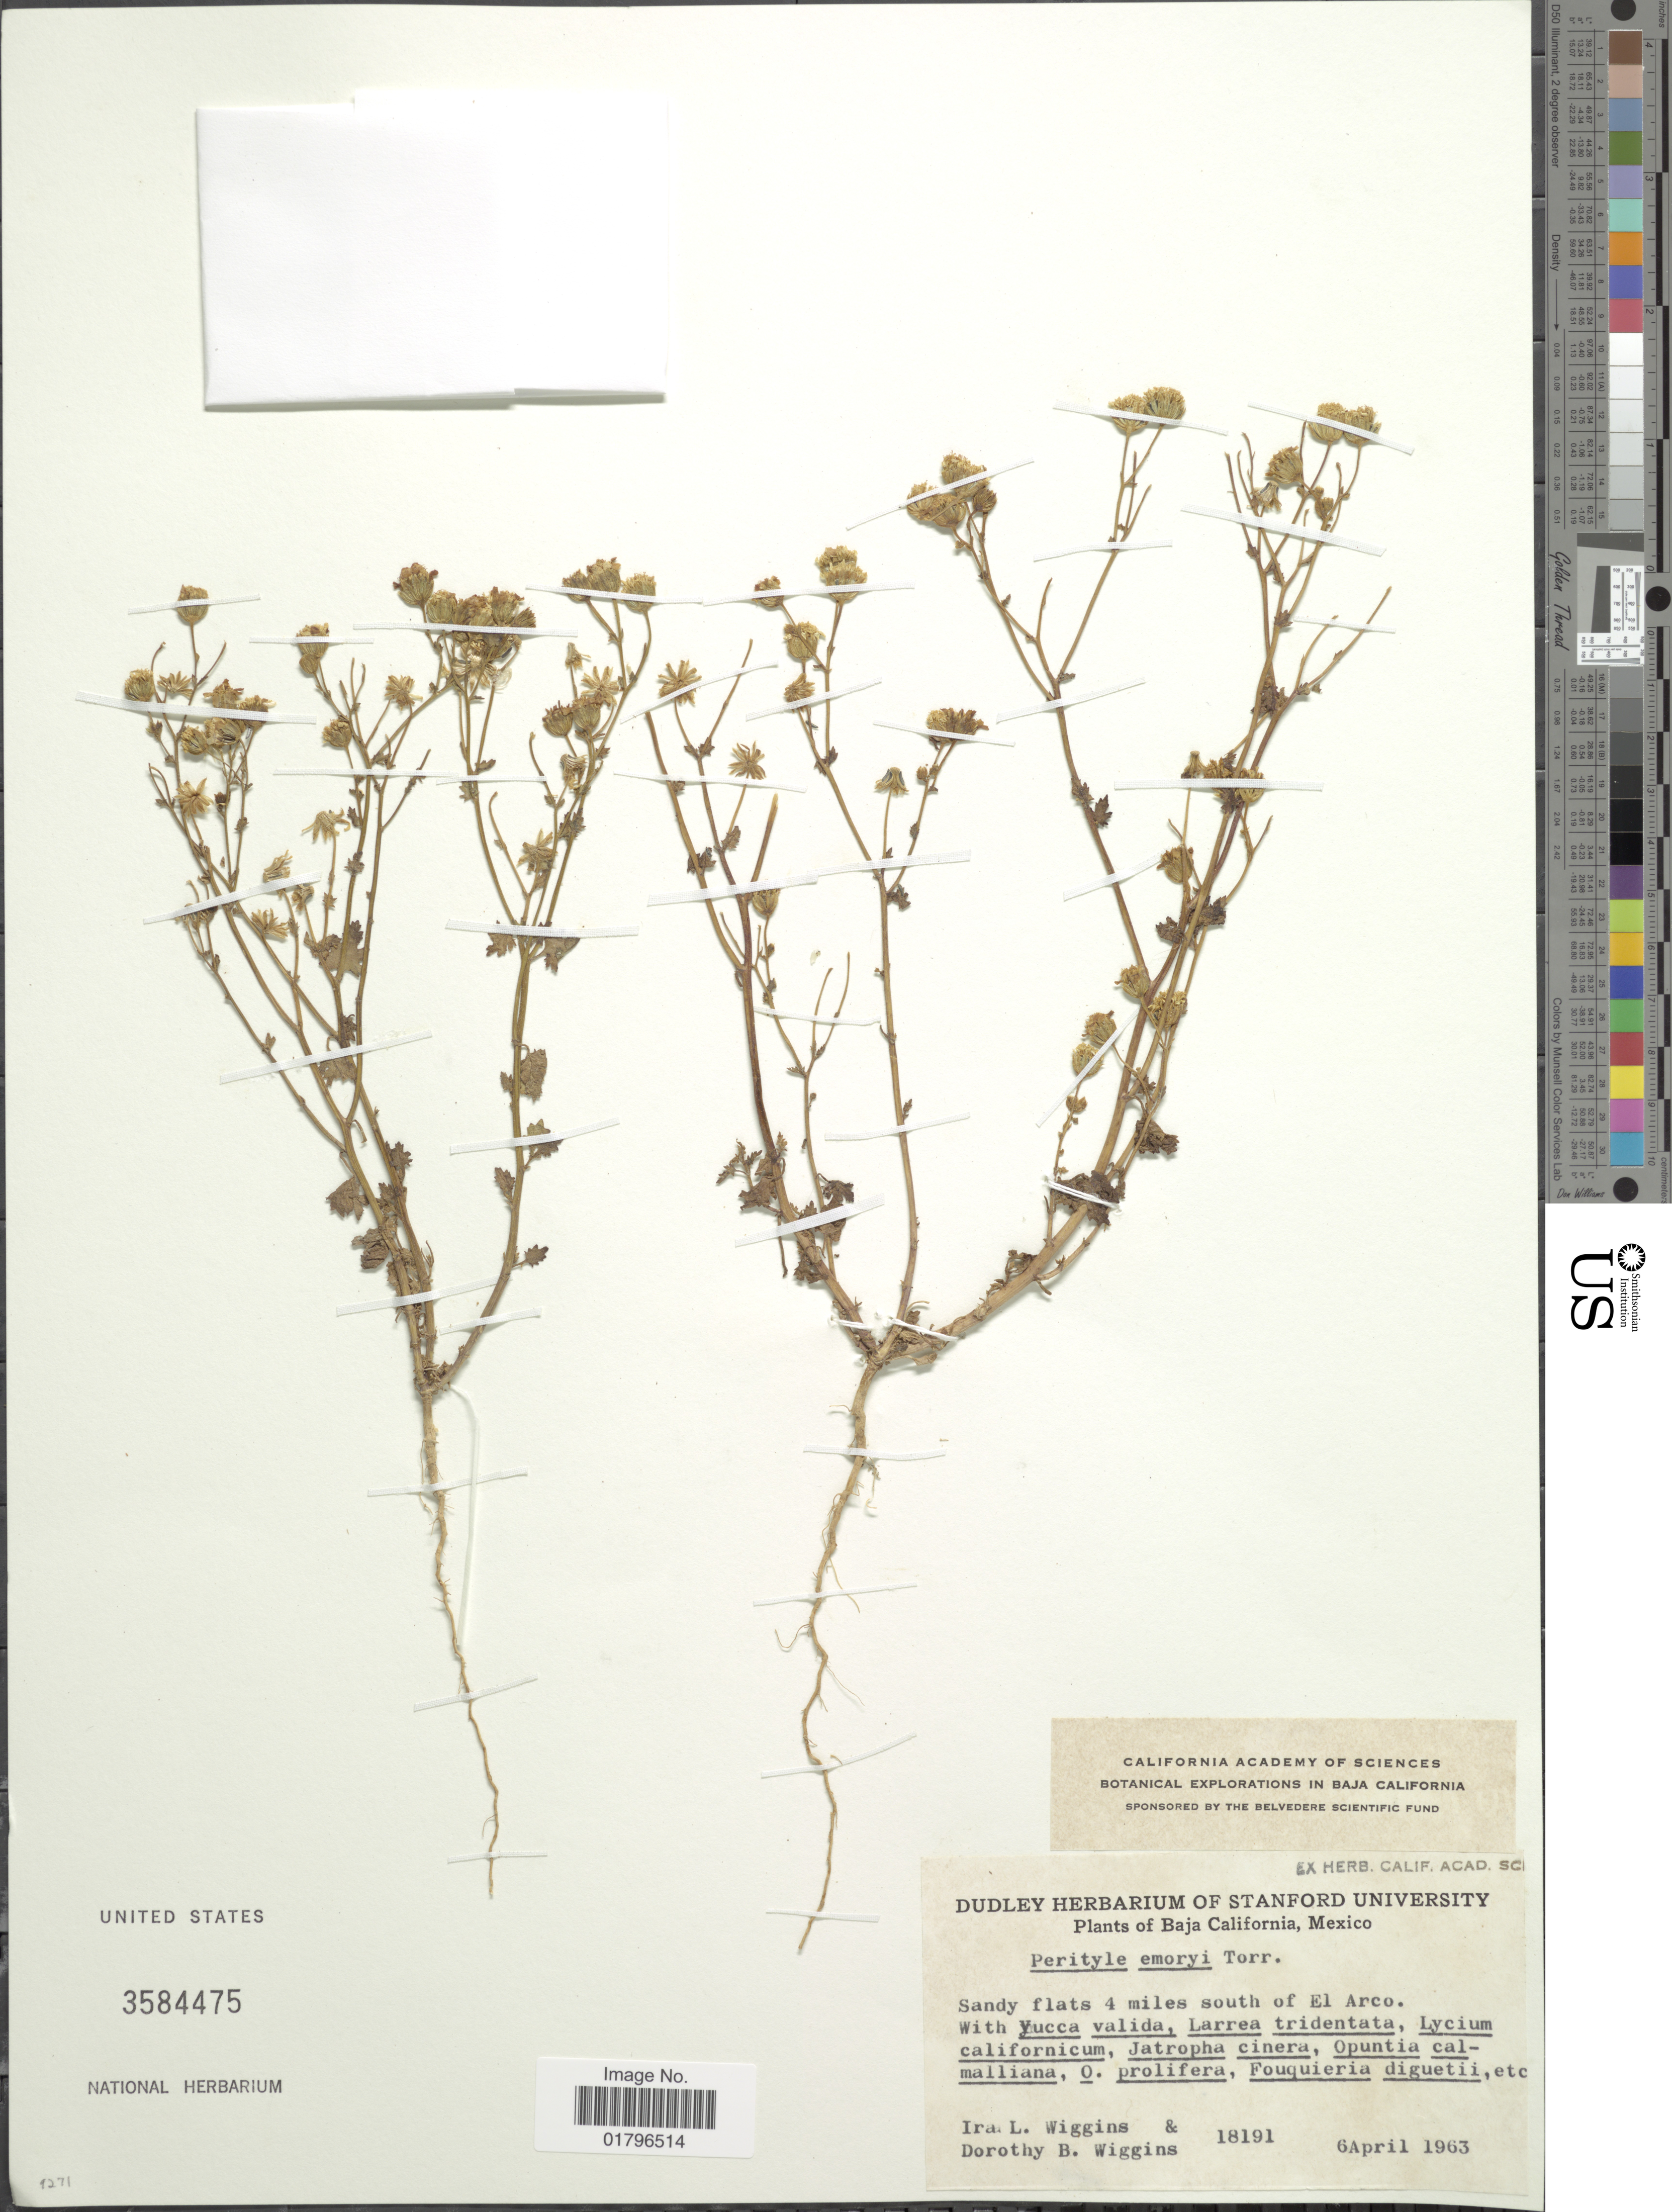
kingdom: Plantae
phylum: Tracheophyta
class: Magnoliopsida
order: Asterales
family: Asteraceae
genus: Perityle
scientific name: Perityle emoryi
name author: Torr.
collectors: I. L. Wiggins & D. B. Wiggins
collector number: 18191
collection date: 1963-04-06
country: Mexico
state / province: Baja California Sur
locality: Sandy flats 4 miles south of El Arco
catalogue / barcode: US 3584475